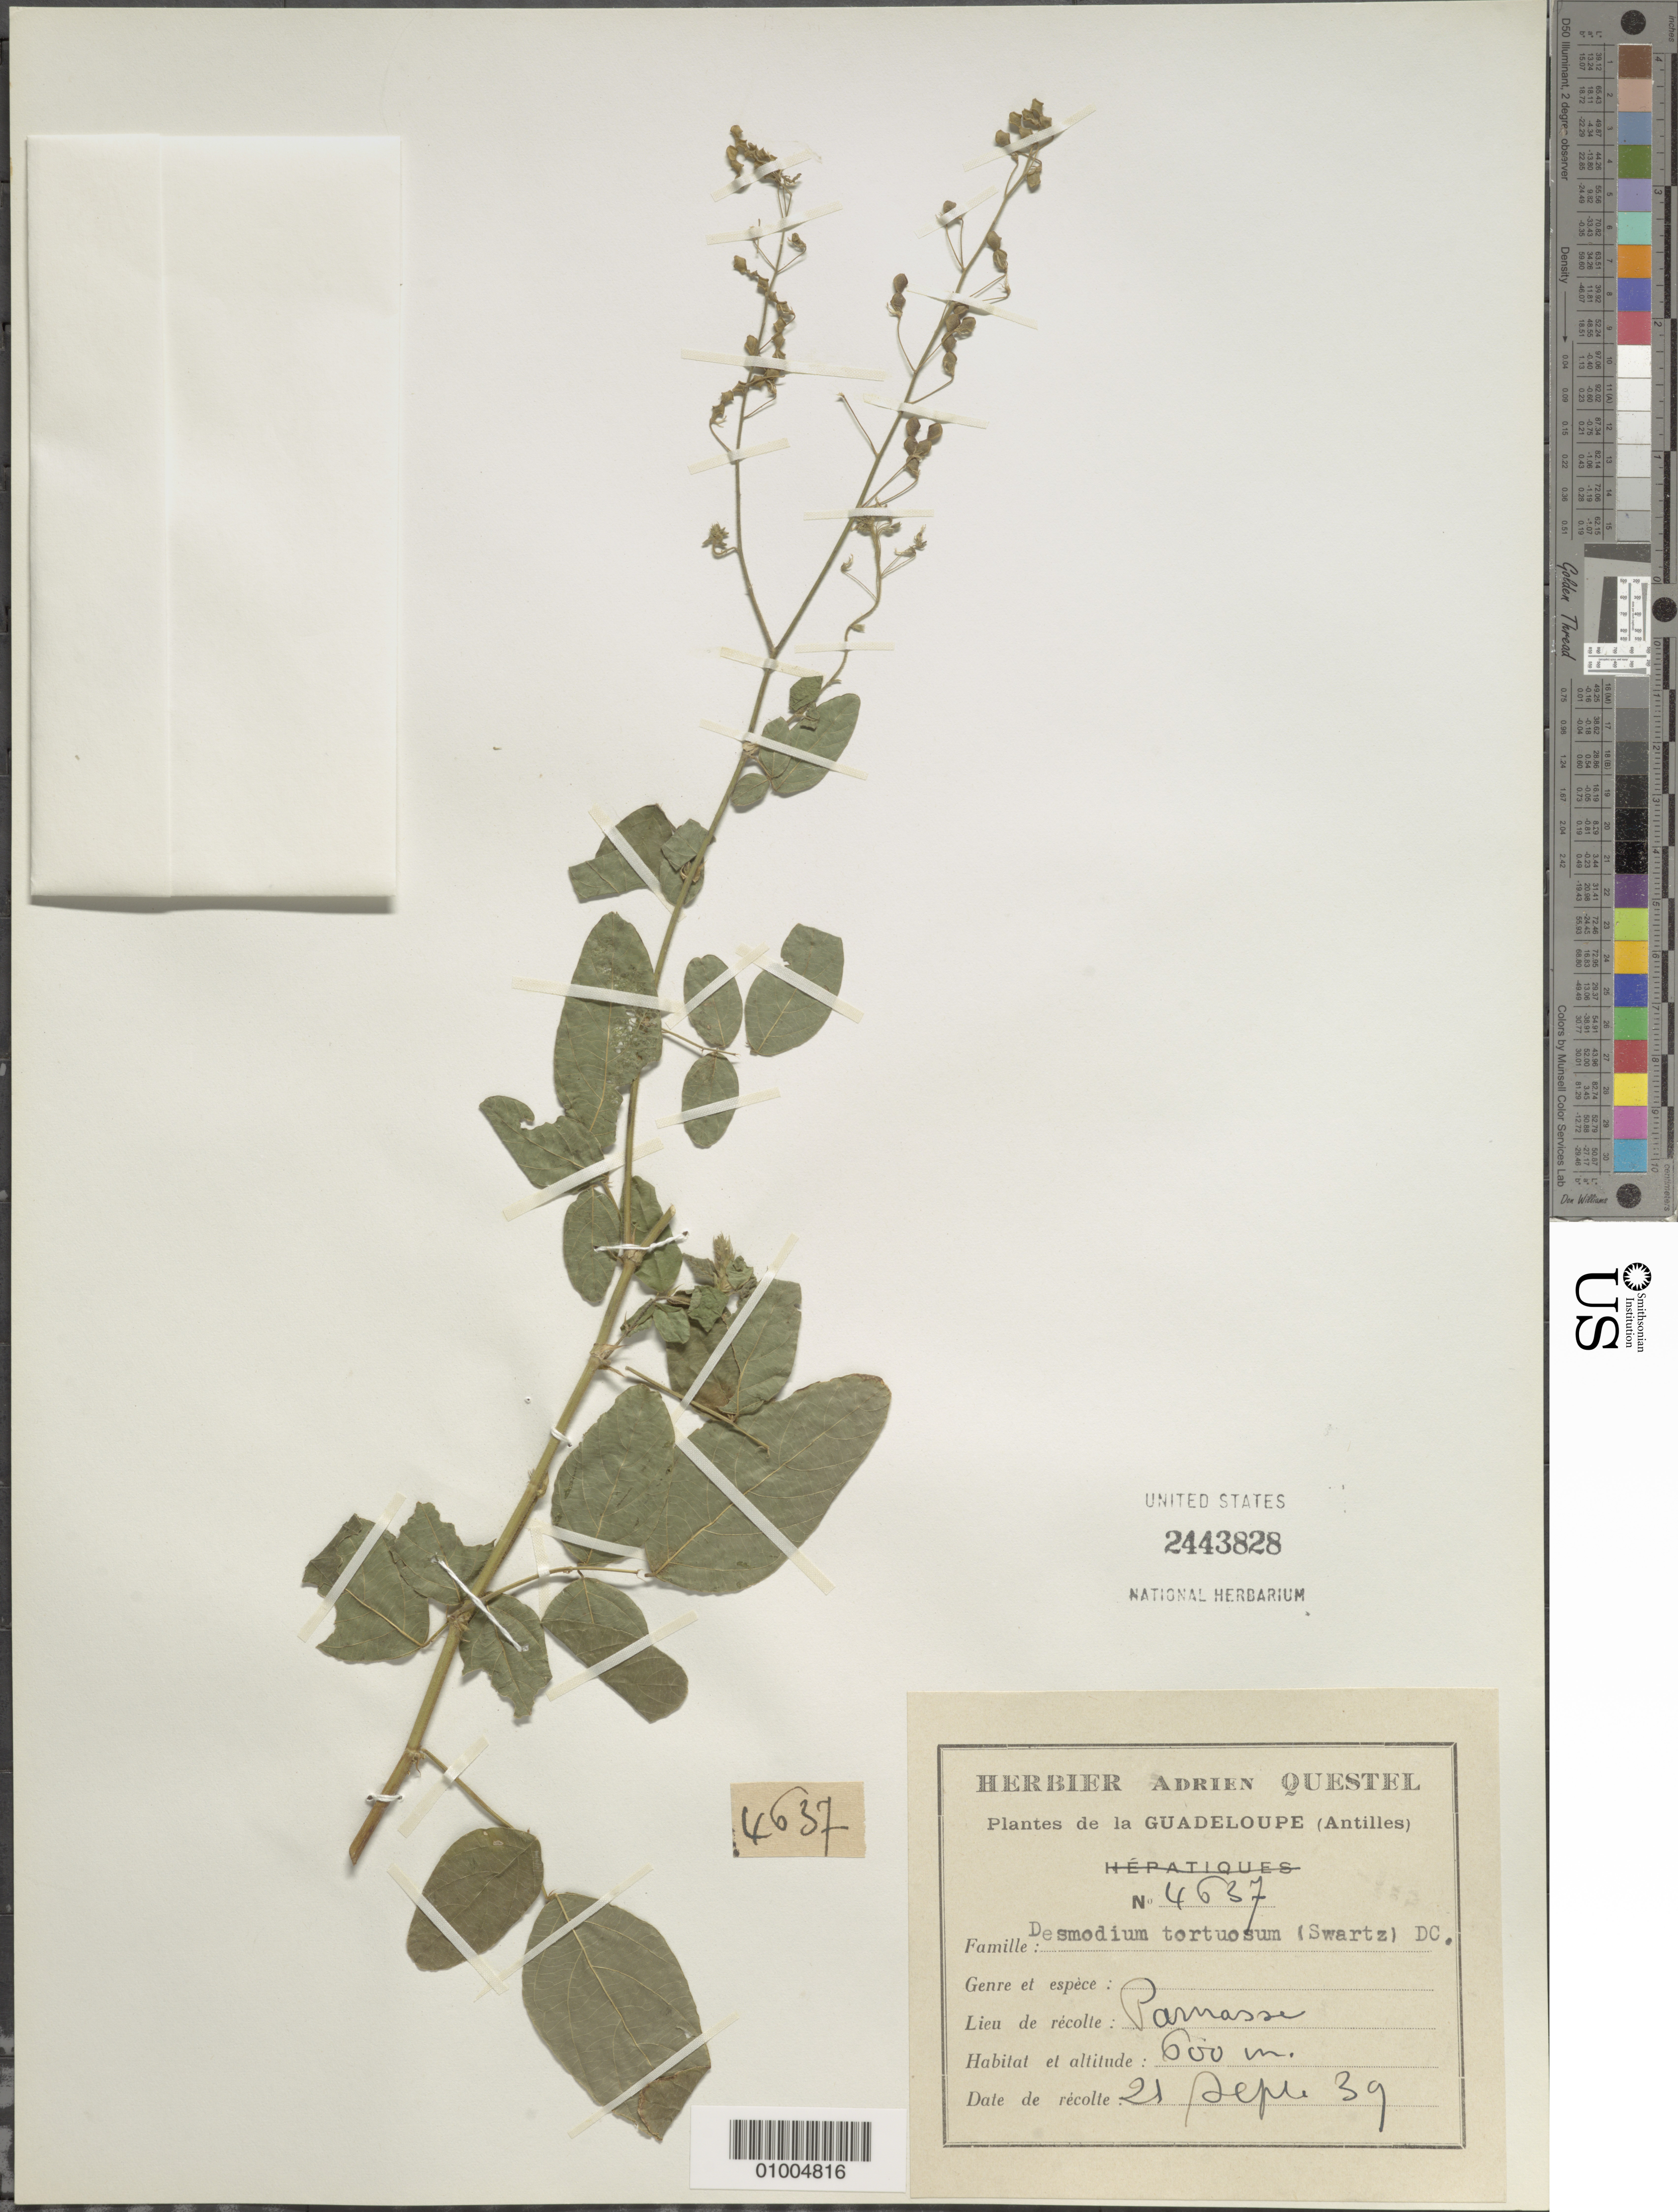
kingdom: Plantae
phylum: Tracheophyta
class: Magnoliopsida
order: Fabales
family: Fabaceae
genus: Desmodium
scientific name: Desmodium tortuosum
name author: (Sw.) DC.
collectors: A. Questel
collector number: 4637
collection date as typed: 21 Sep 1939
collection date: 1939-09-21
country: Guadeloupe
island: Basse Terre [Guadeloupe]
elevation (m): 600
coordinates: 0 N, 0 E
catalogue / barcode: US 2443828